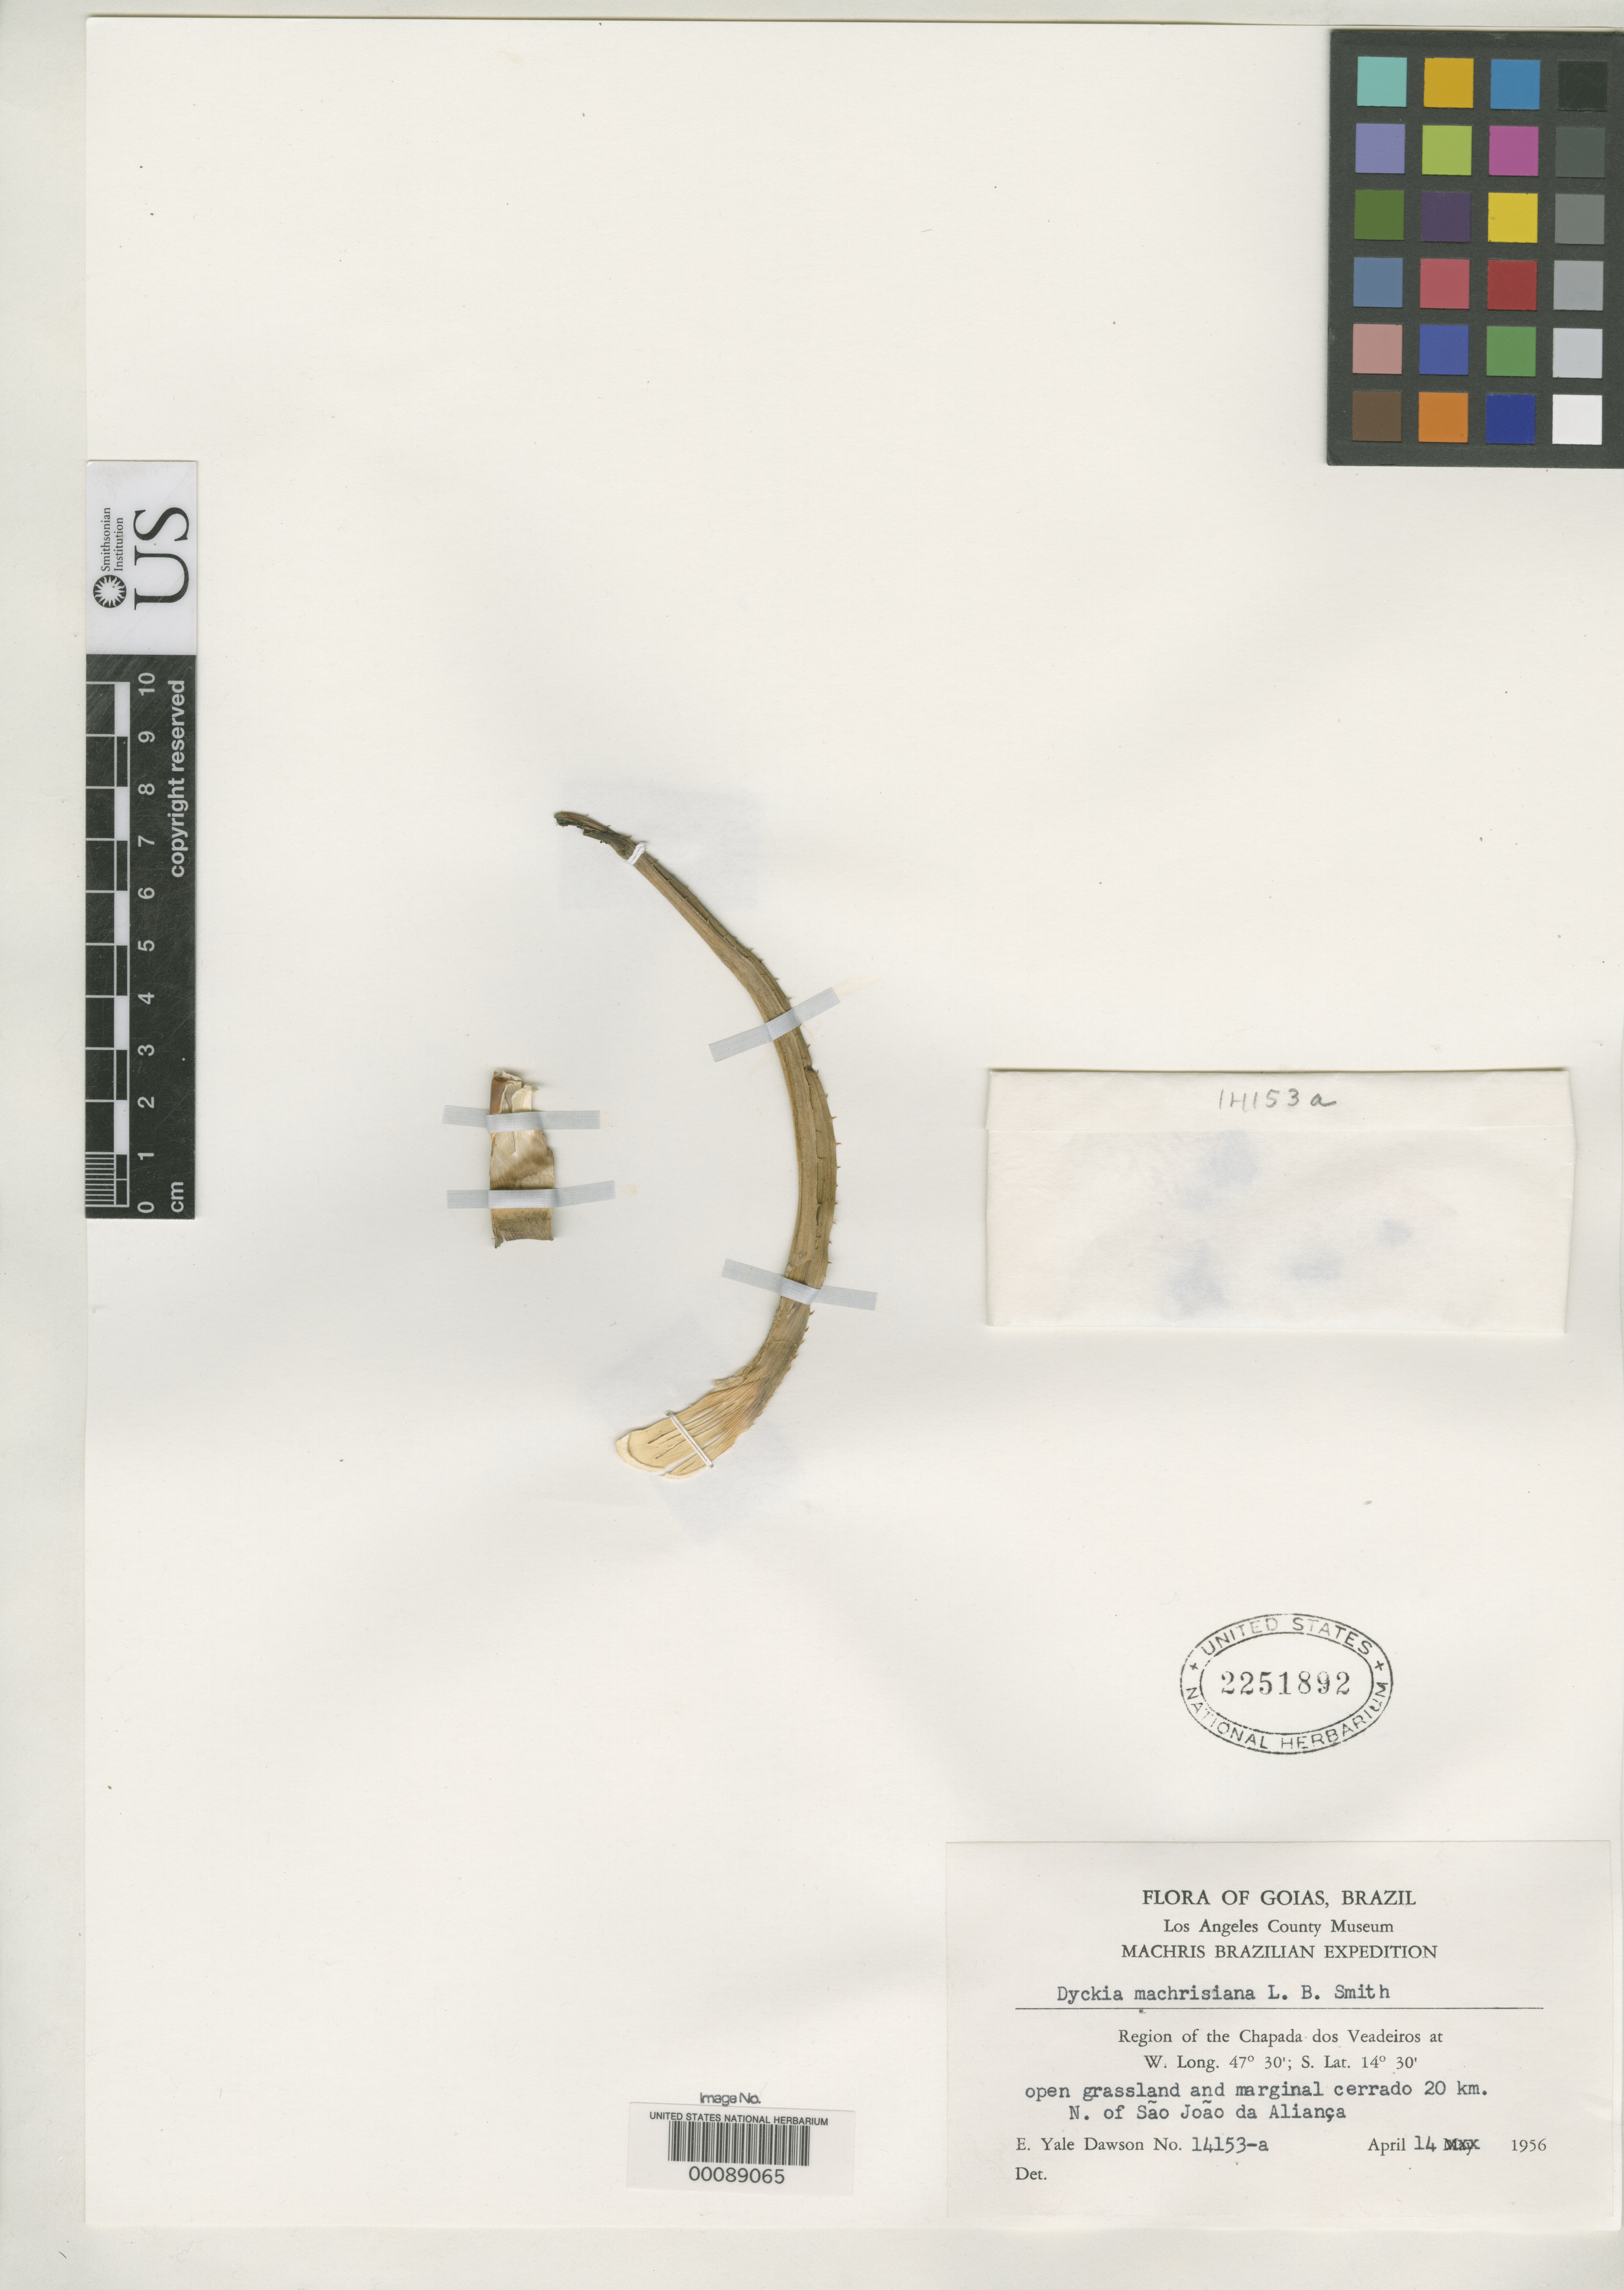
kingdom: Plantae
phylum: Tracheophyta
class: Liliopsida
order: Poales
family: Bromeliaceae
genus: Dyckia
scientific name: Dyckia machrisiana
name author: L.B. Sm.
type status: Isotype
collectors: E. Y. Dawson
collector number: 14153-a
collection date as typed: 14 Apr 1956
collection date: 1956-04-14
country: Brazil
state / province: Goiás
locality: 20 km N of Sao Joao da Alianca.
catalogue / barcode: US 2251892